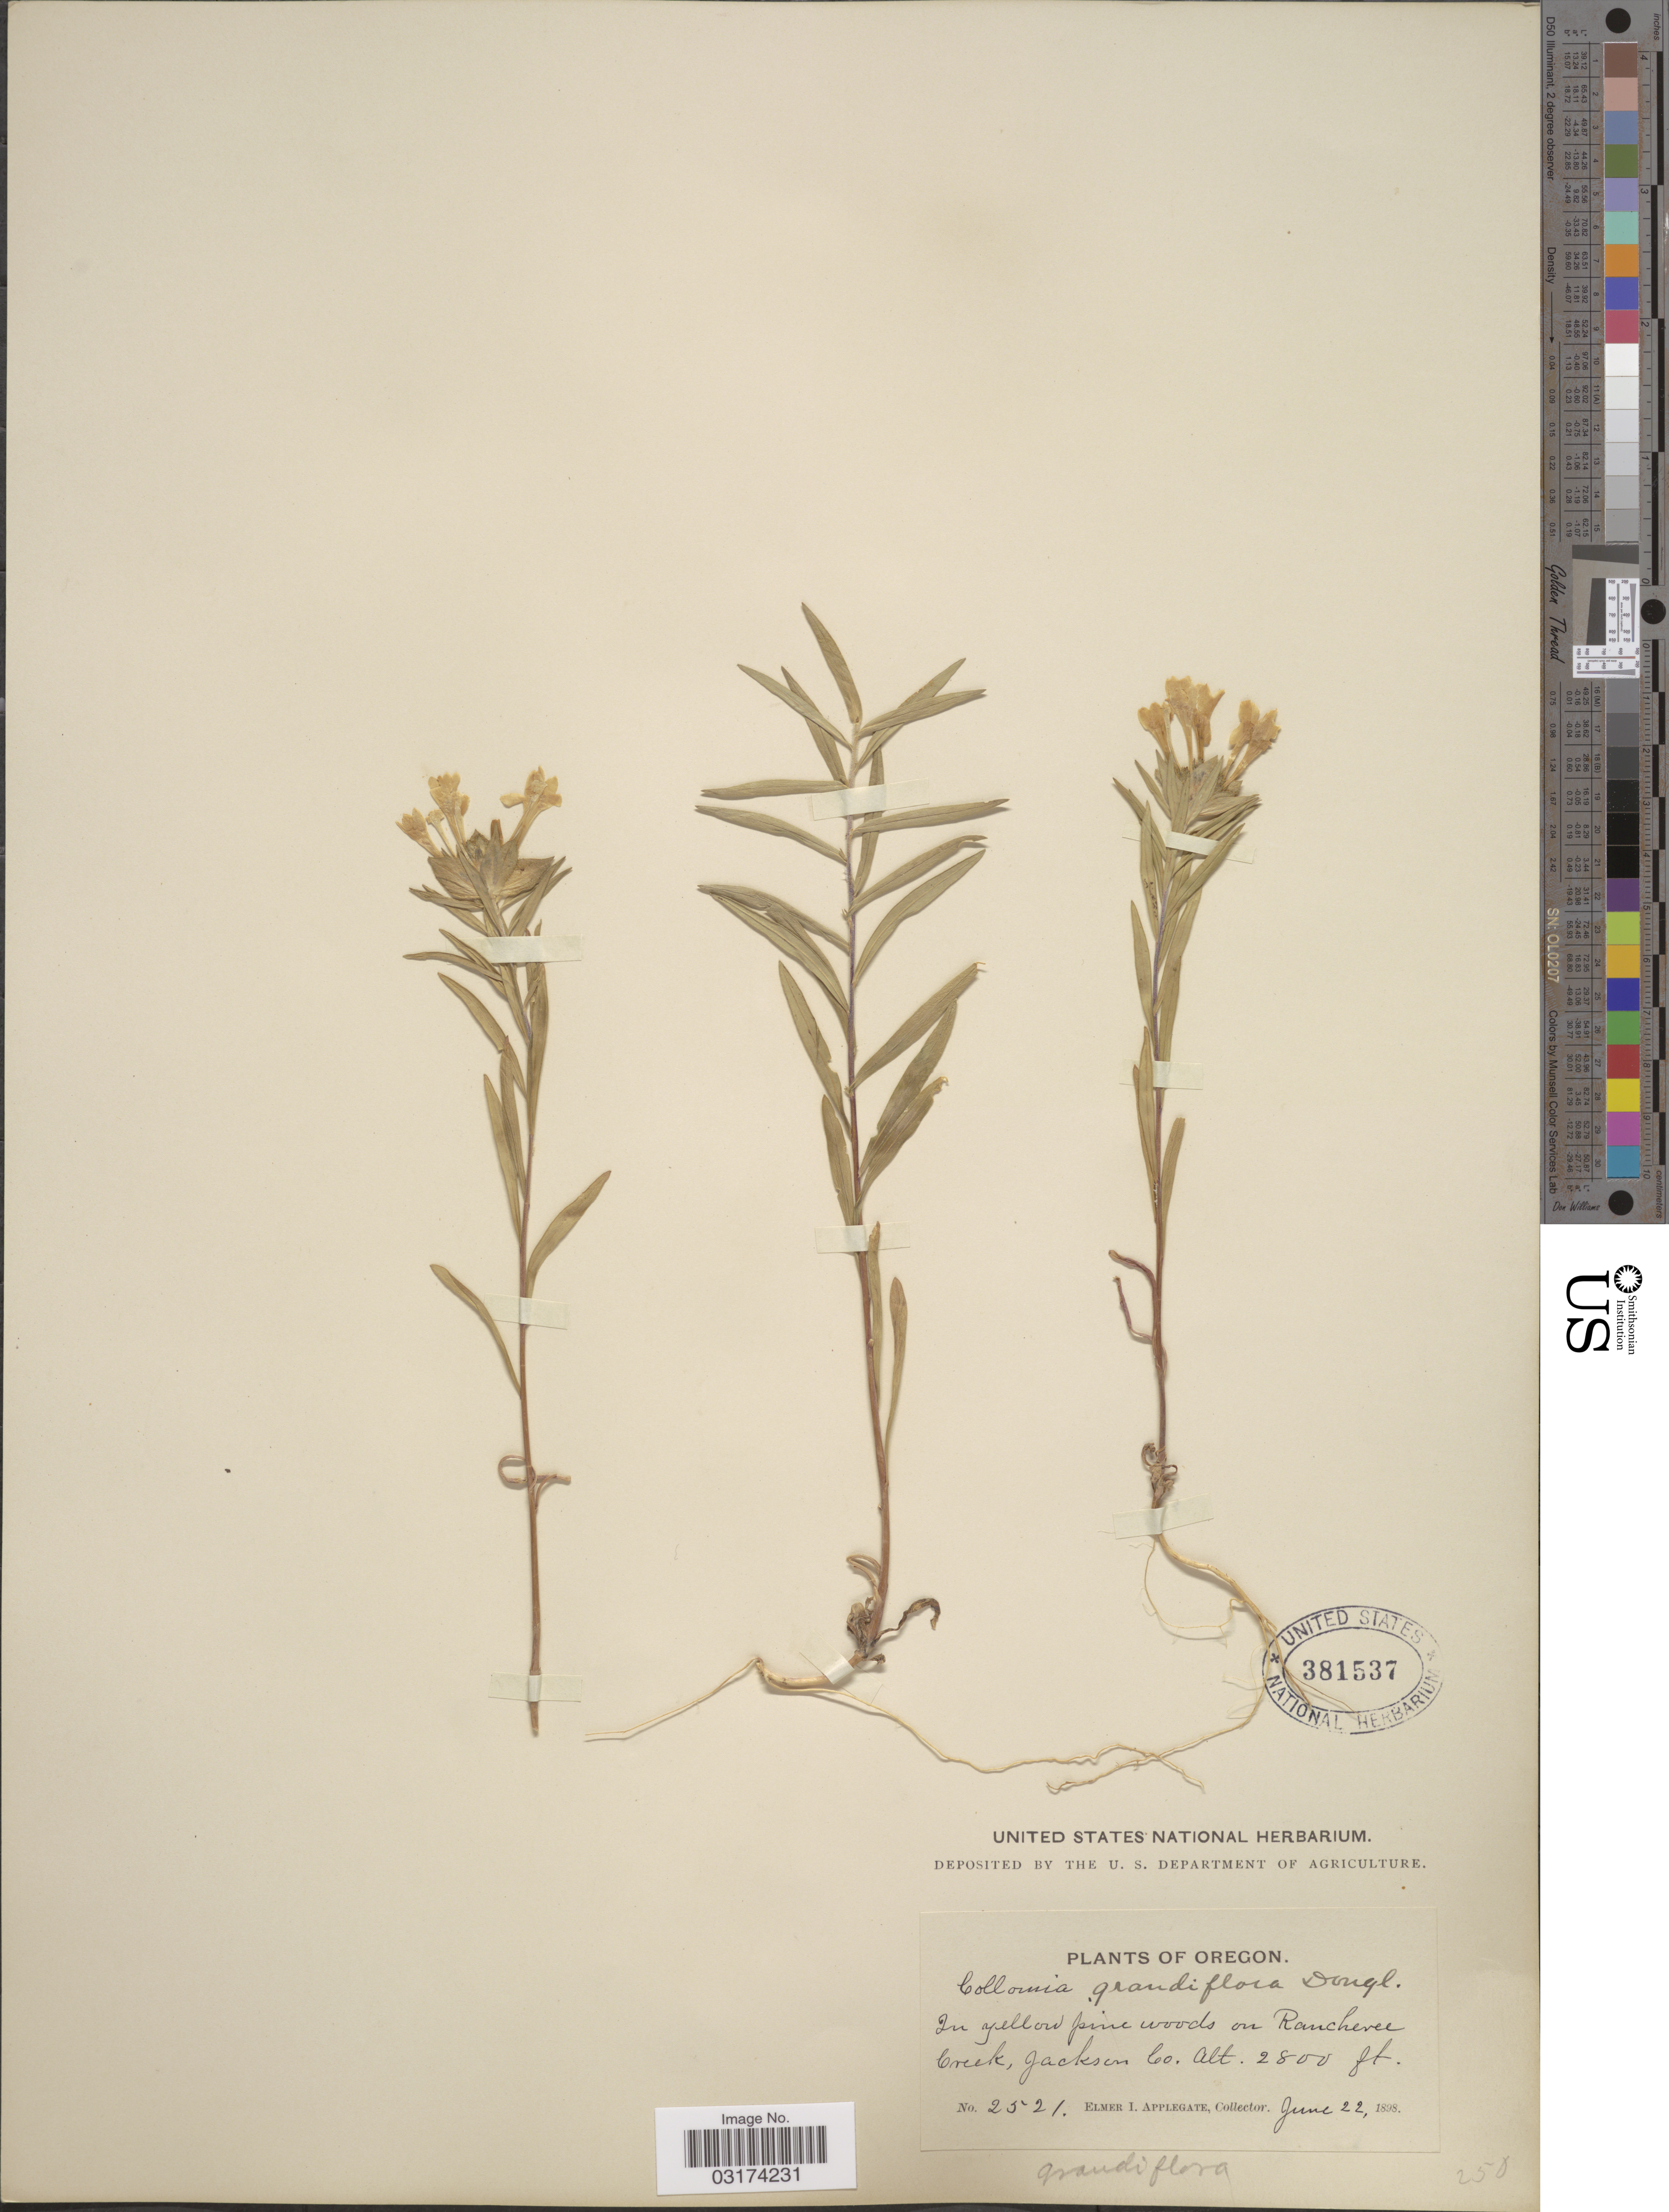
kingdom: Plantae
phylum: Tracheophyta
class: Magnoliopsida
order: Ericales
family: Polemoniaceae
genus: Collomia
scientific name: Collomia grandiflora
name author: Douglas ex Lindl.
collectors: E. I. Applegate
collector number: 2521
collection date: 1898-07-22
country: United States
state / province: Oregon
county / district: Jackson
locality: In yellow pine woods on Rancheree Creek, Jackson Co.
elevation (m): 853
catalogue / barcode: US 381537